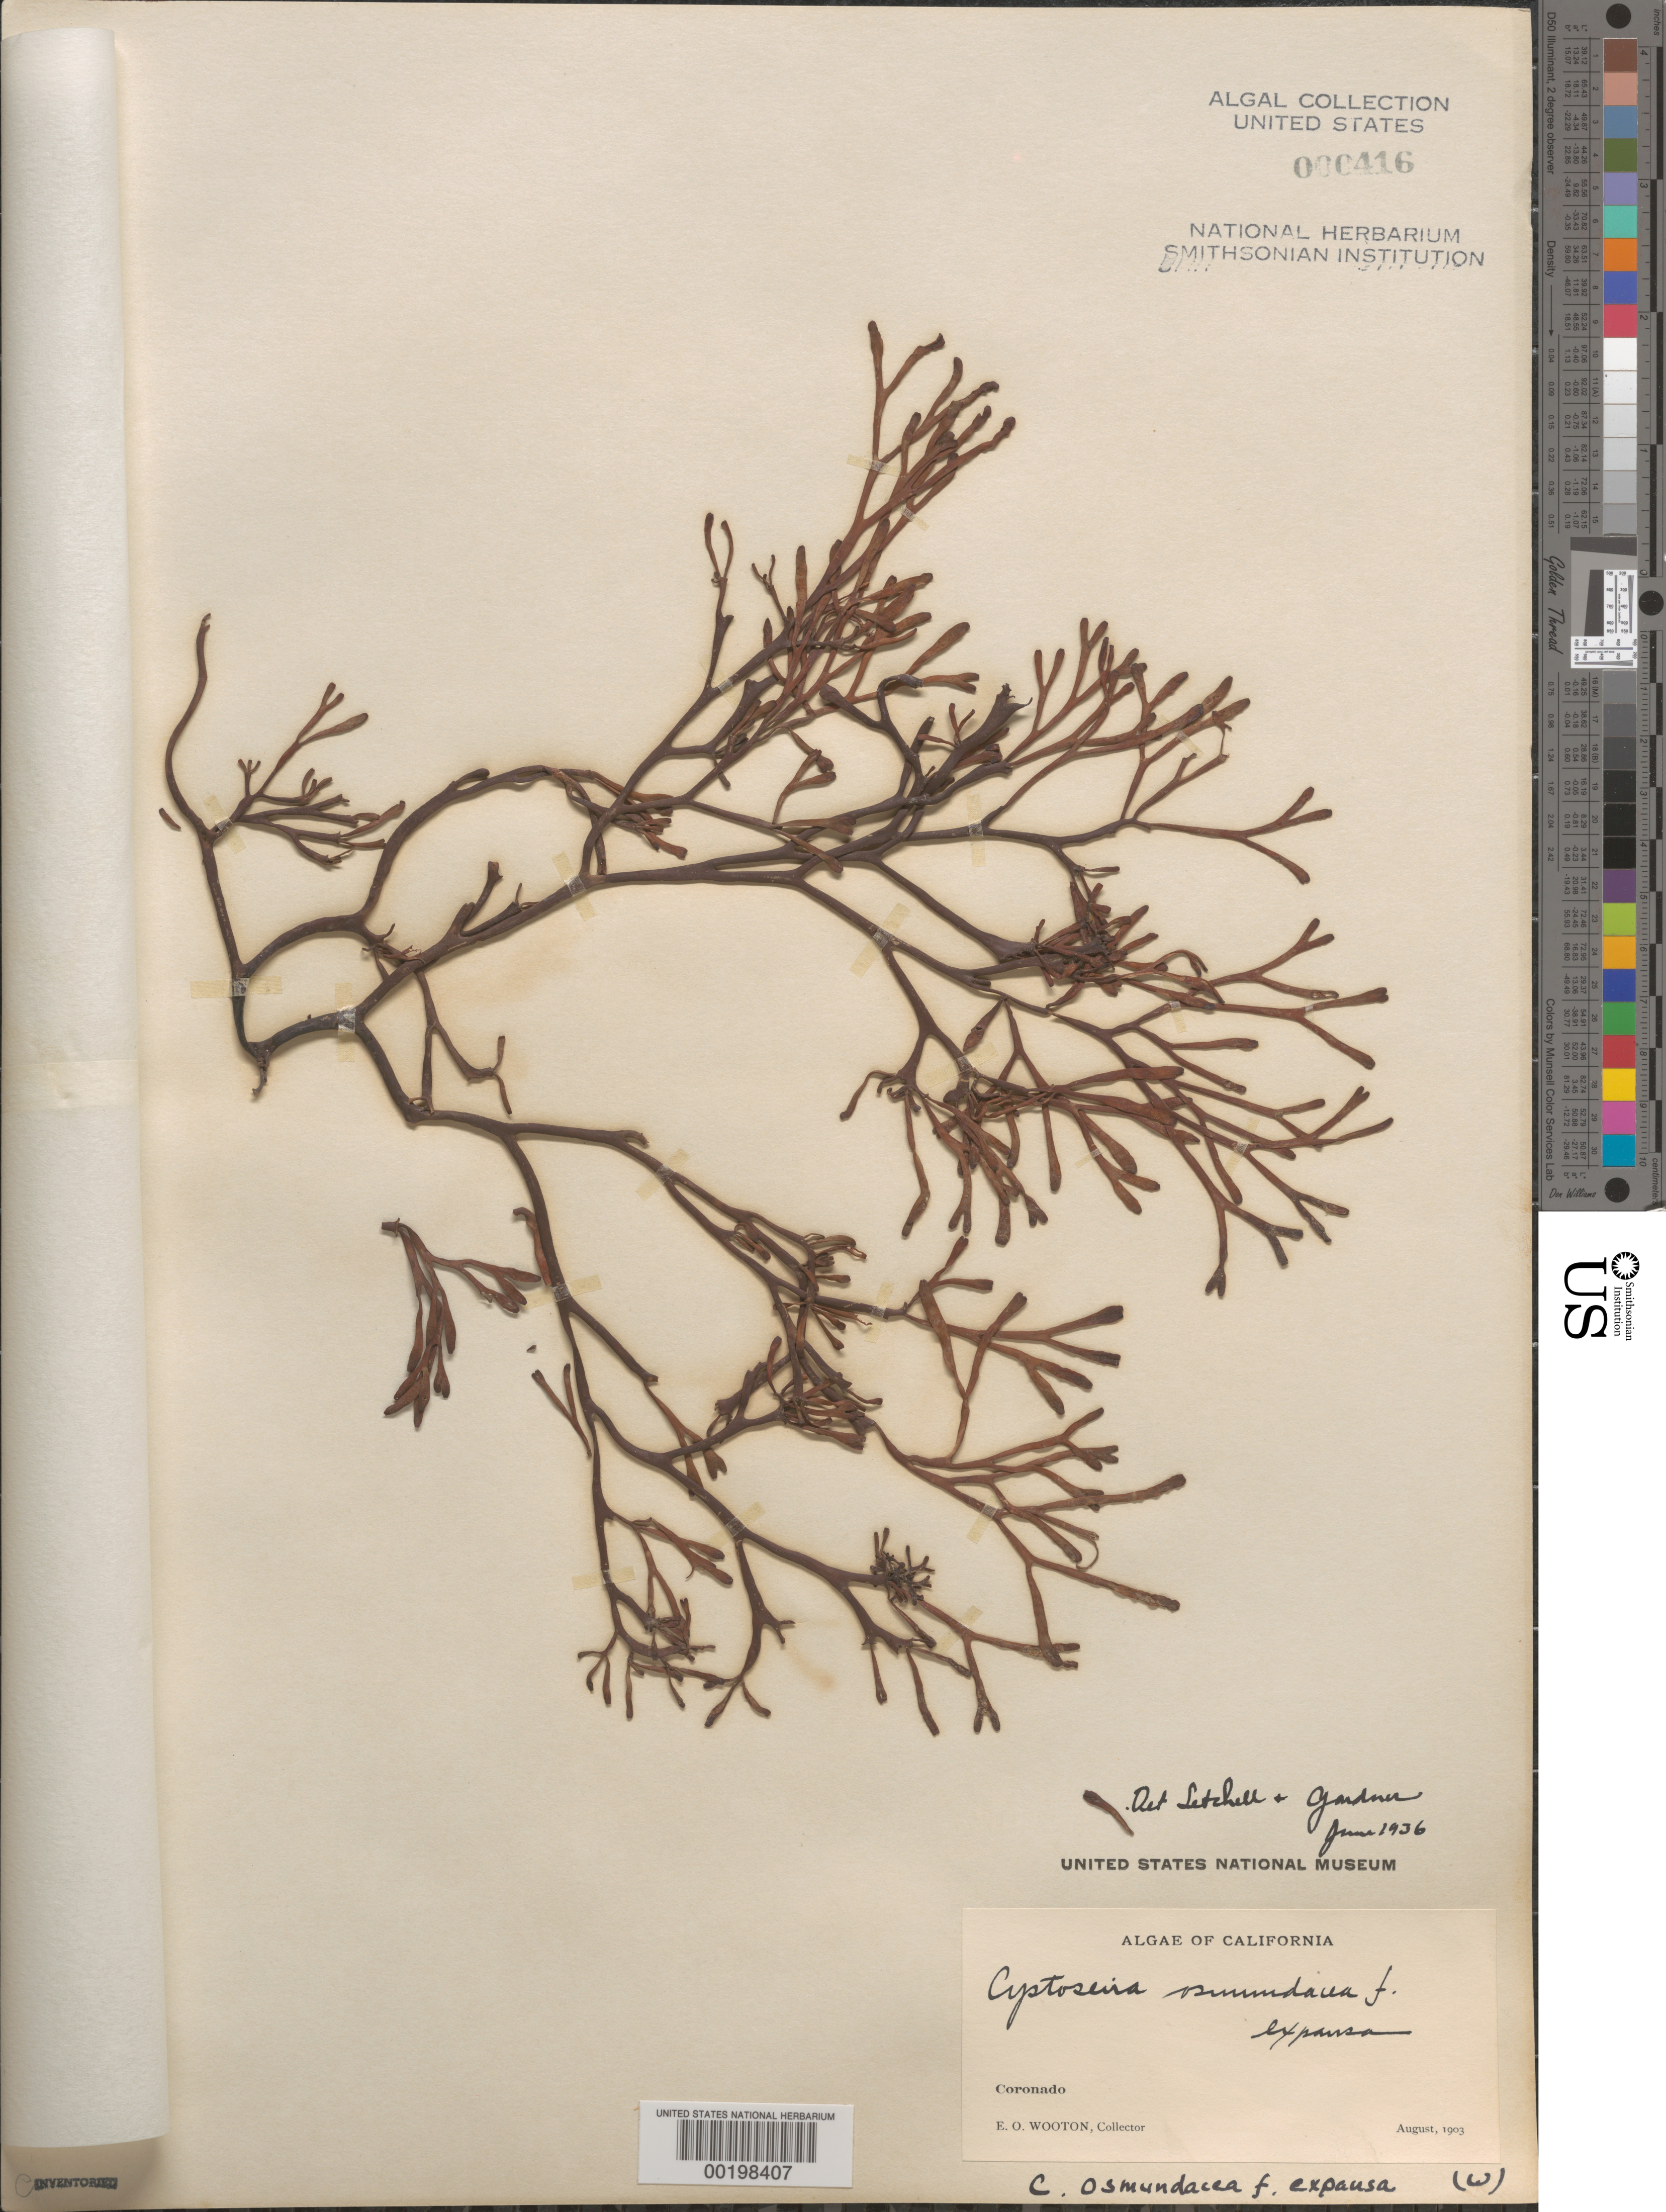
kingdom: Chromista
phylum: Ochrophyta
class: Phaeophyceae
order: Fucales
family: Sargassaceae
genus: Cystoseira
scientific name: Cystoseira osmundacea f. expansa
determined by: Gardner, N. L.; Setchell, W. A.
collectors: E. O. Wooton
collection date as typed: Aug 1903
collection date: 1903-08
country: United States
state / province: California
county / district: San Diego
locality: Coronado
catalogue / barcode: US 416